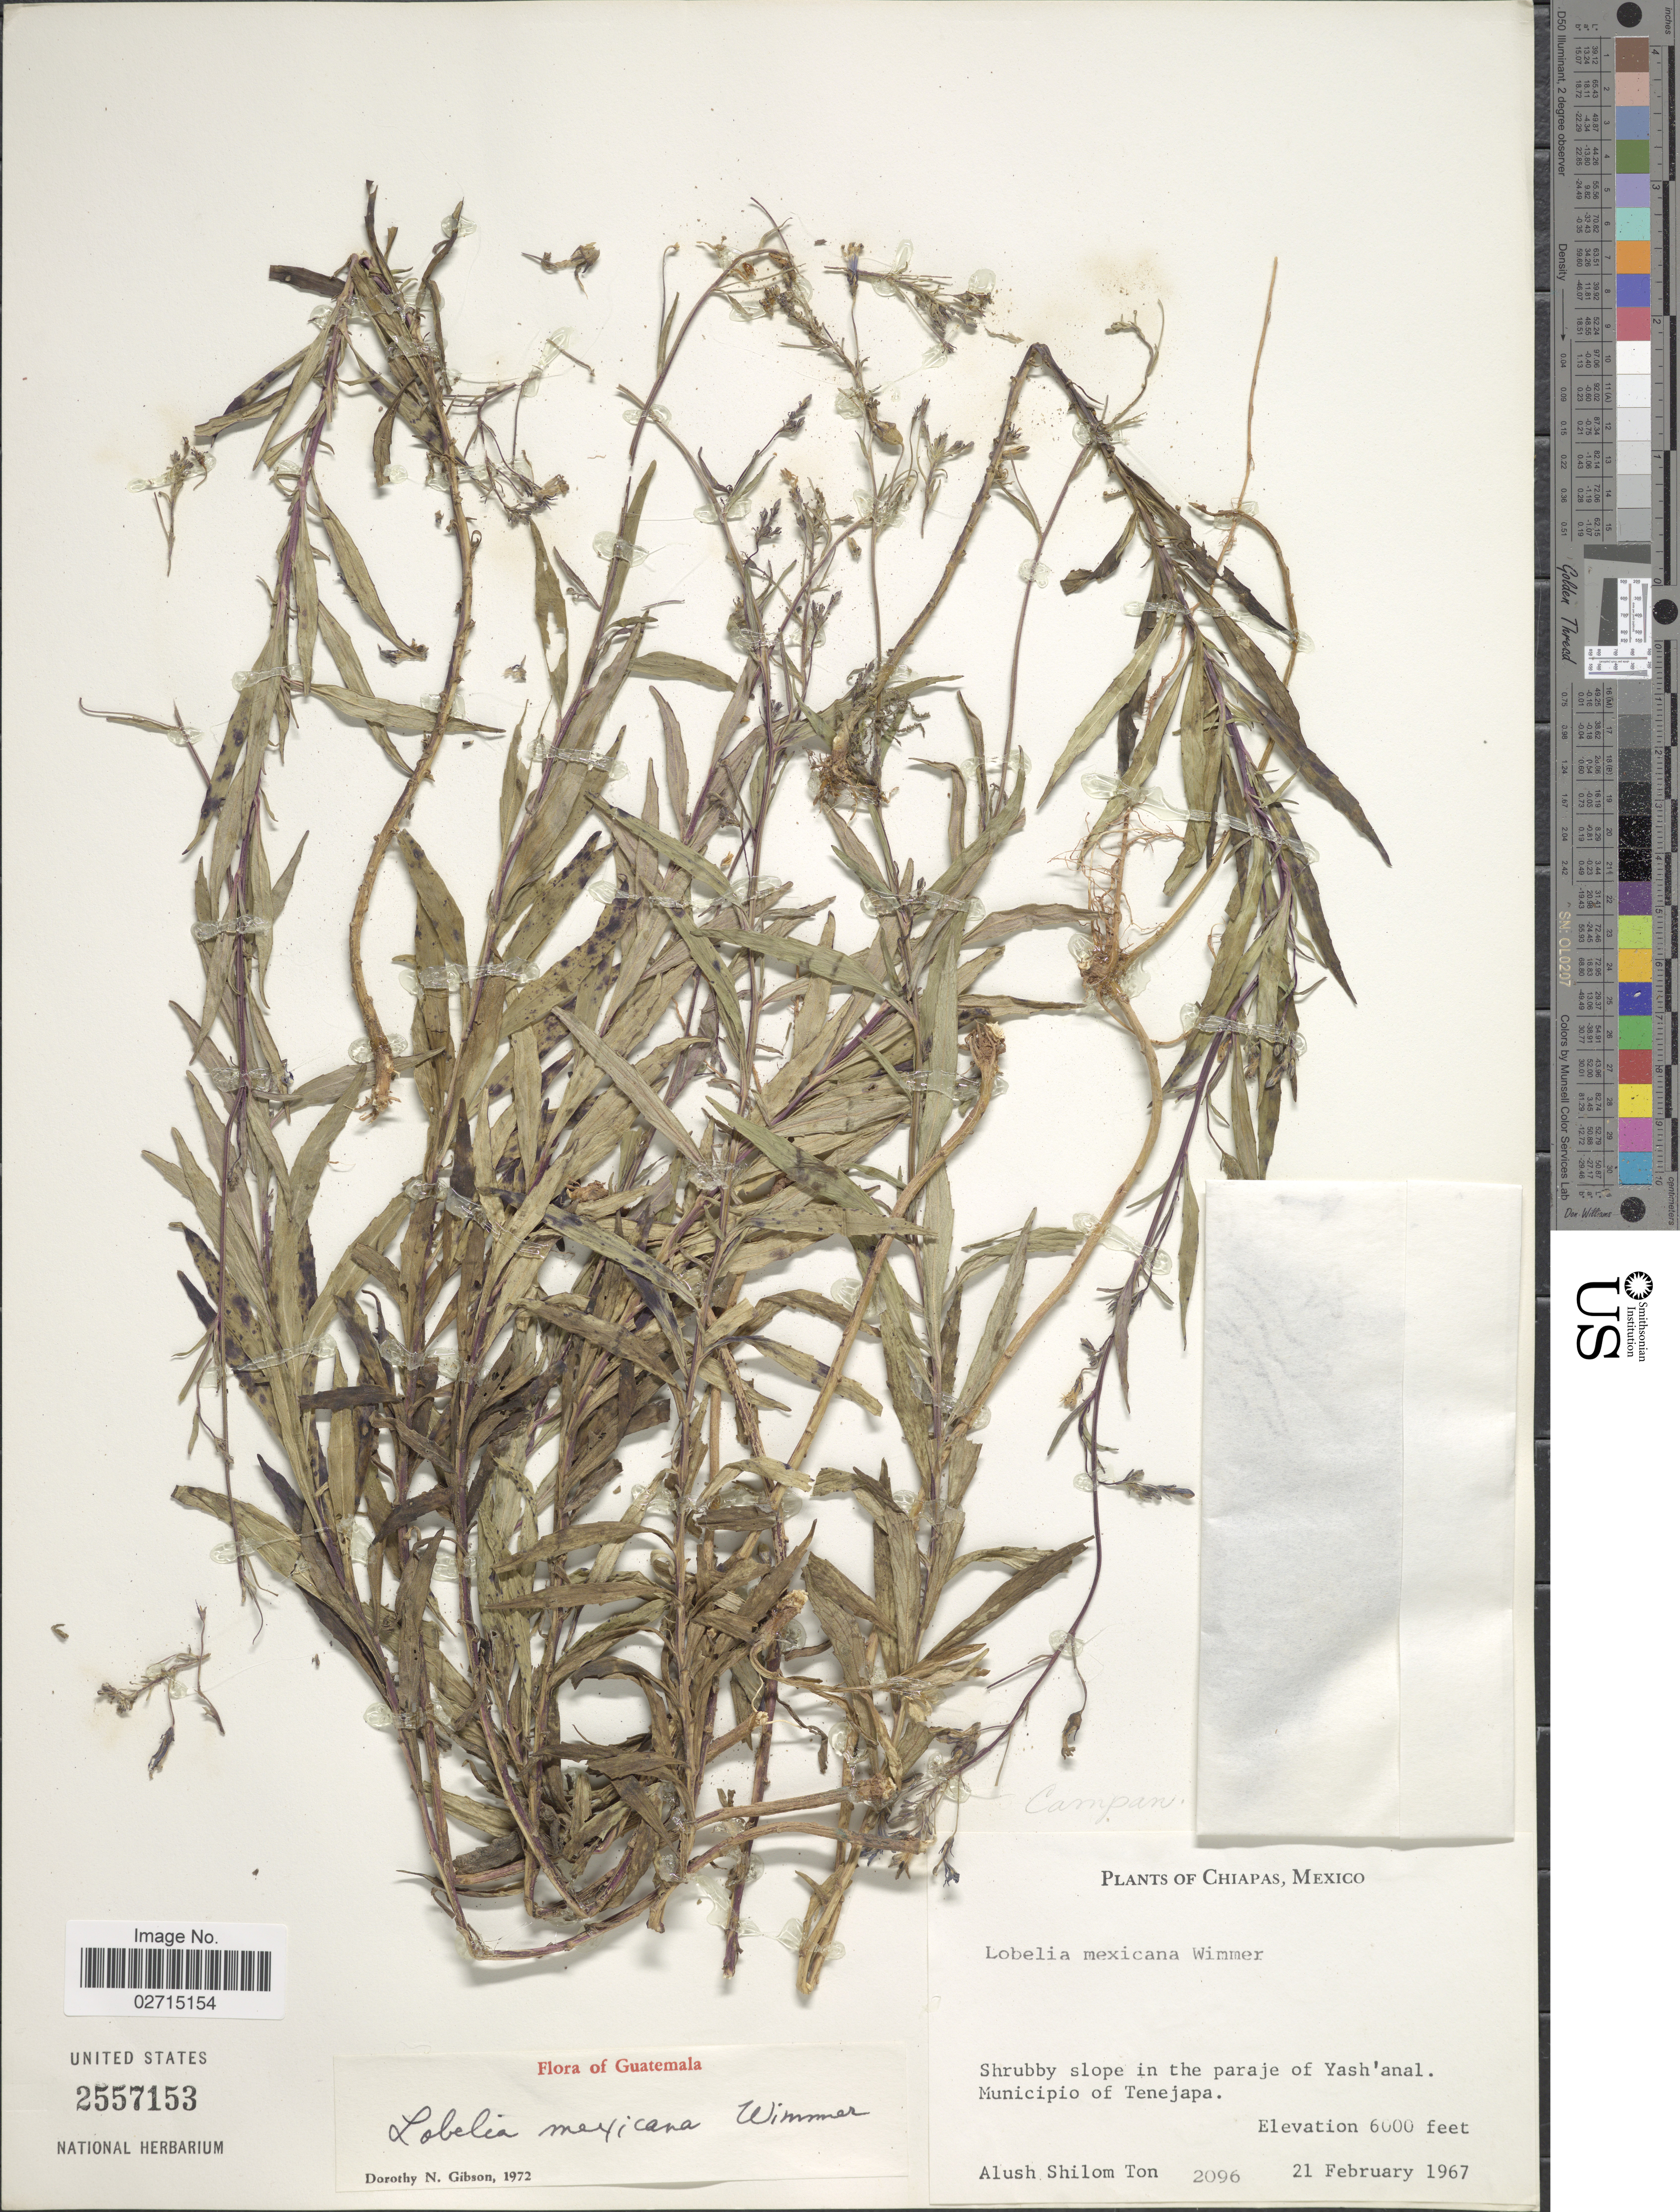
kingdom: Plantae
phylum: Tracheophyta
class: Magnoliopsida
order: Asterales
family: Campanulaceae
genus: Lobelia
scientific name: Lobelia mexicana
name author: E. Wimm.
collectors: A. M. Ton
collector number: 2096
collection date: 1967-02-21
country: Mexico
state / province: Chiapas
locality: Shrubby slope in the paraje of Yash'anal. Municipio of Tenejapa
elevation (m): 1829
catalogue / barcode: US 2557153